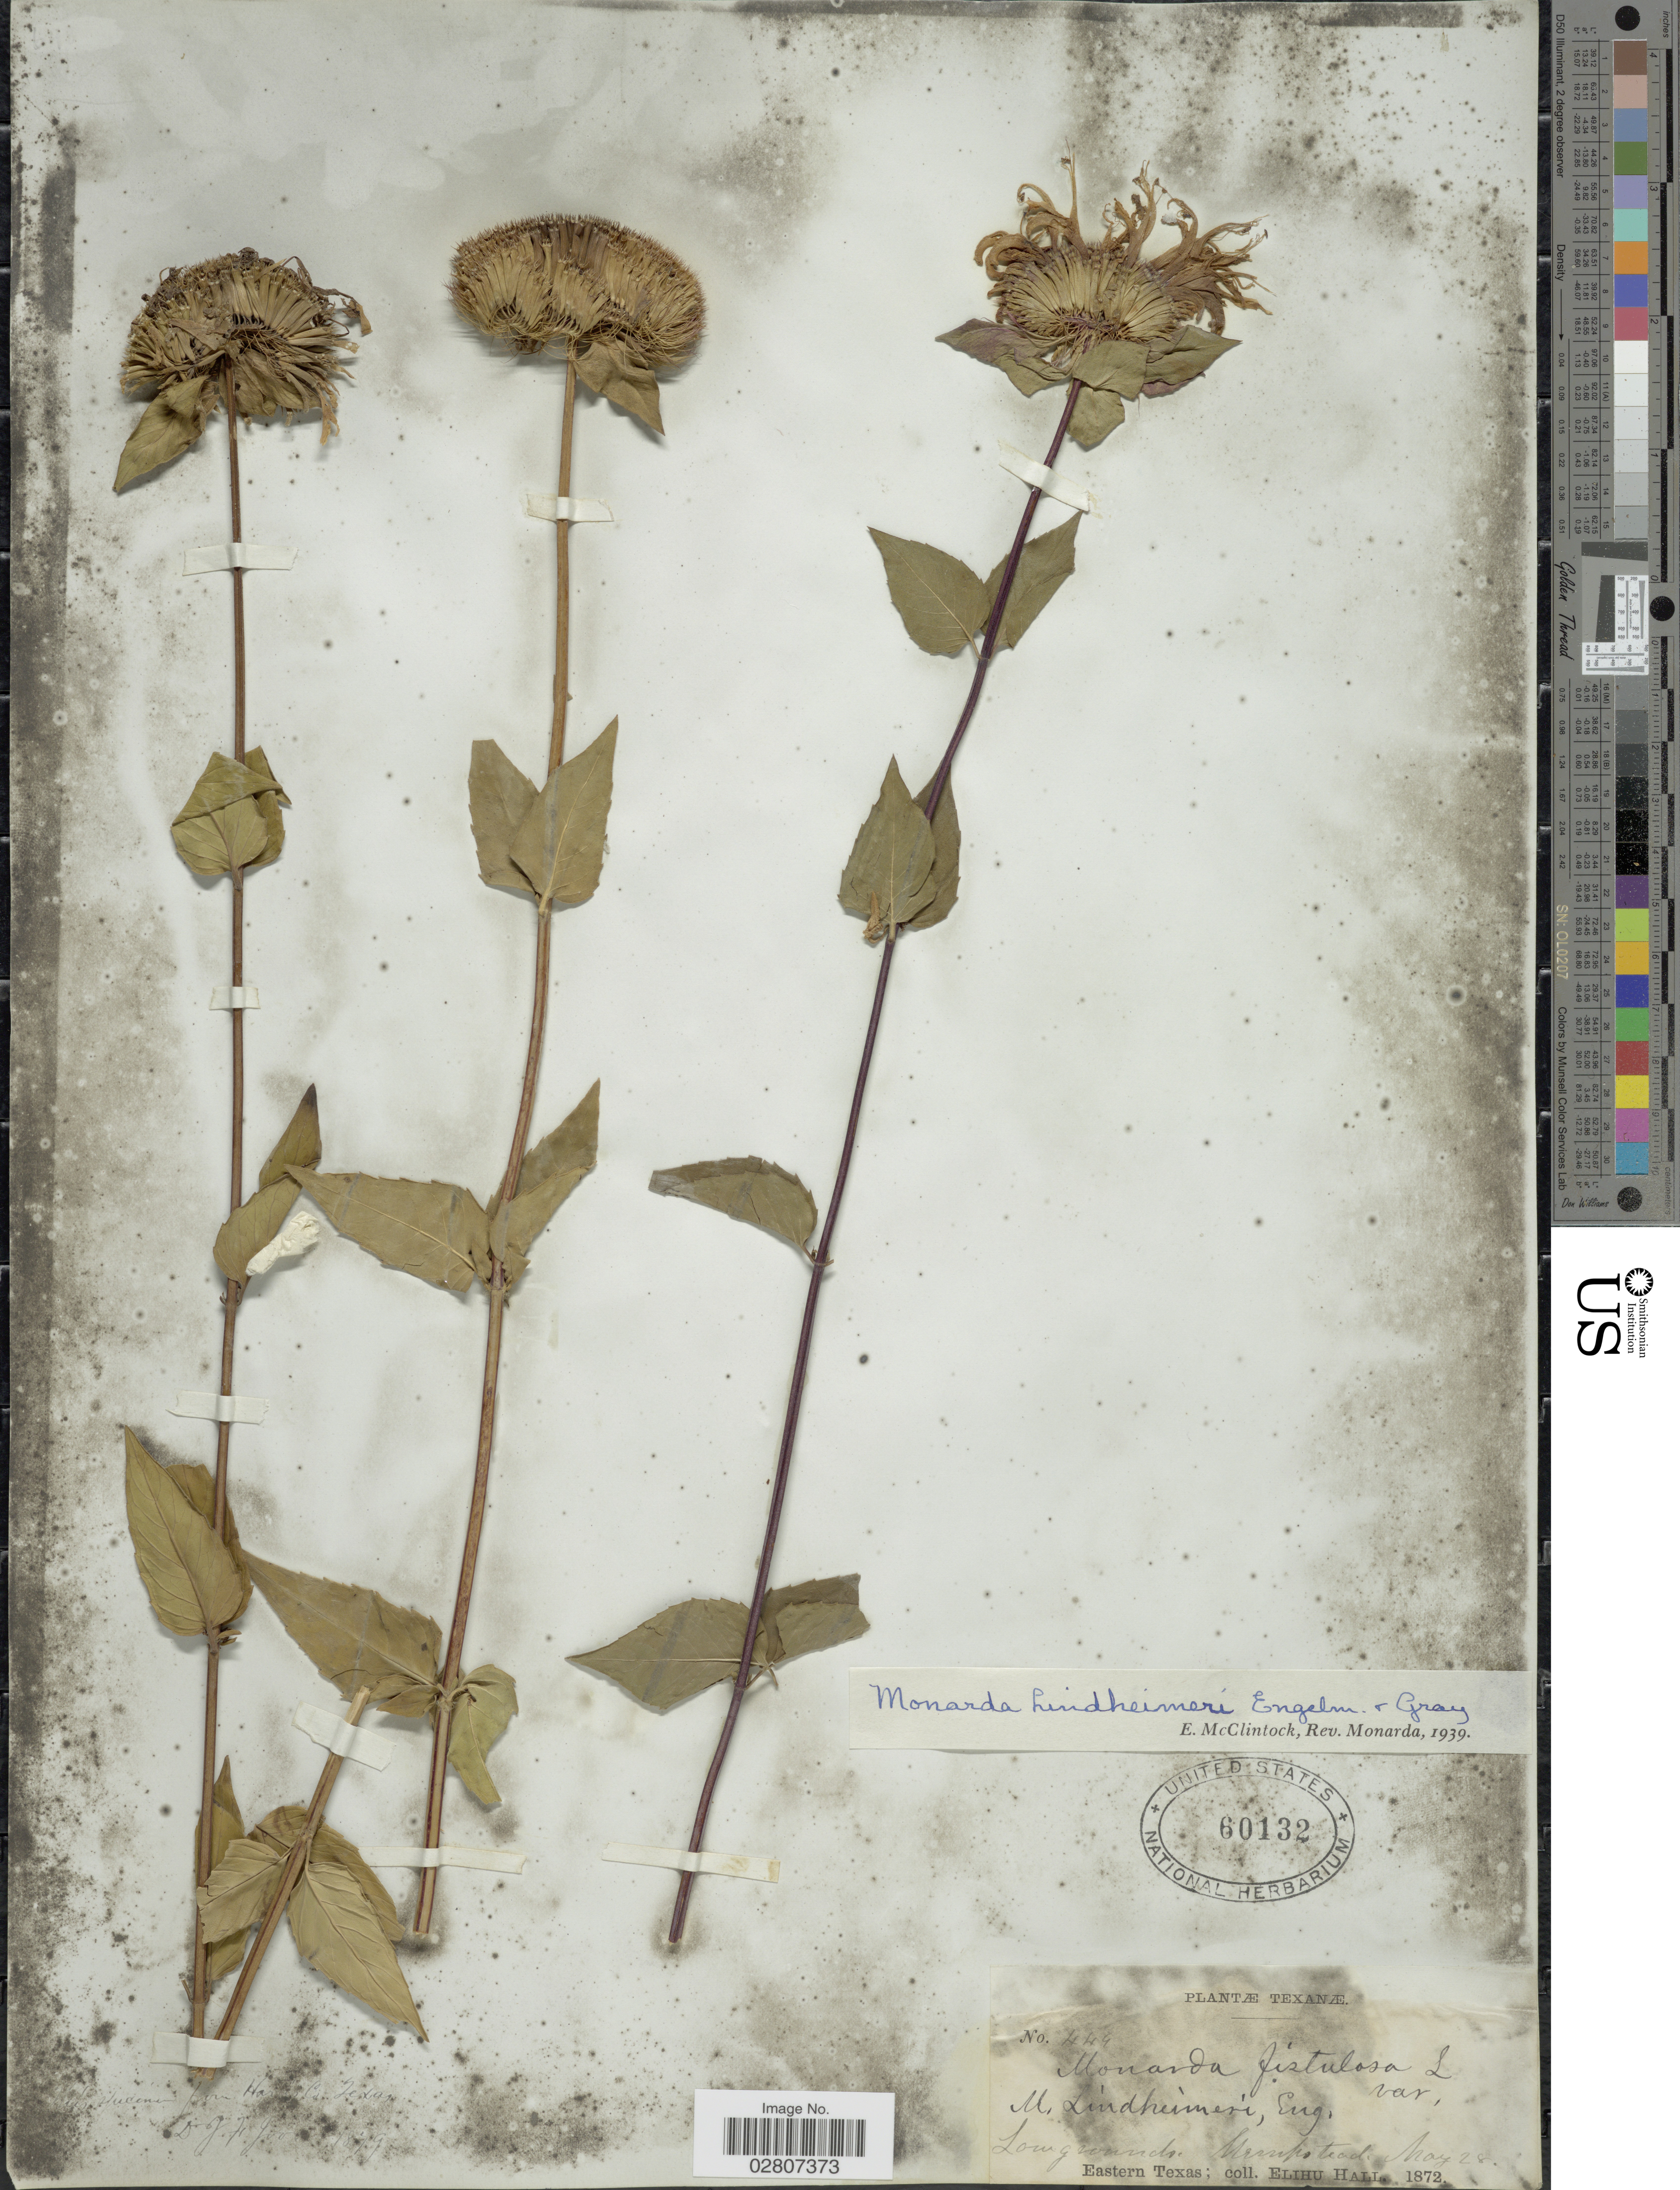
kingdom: Plantae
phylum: Tracheophyta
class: Magnoliopsida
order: Lamiales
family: Lamiaceae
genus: Monarda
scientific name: Monarda lindheimeri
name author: Engelm. & A. Gray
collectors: E. Hall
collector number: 444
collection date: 1872-05-28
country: United States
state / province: Texas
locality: Texanæ. Low grounds Hempstead. Eastern Texas.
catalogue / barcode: US 60132